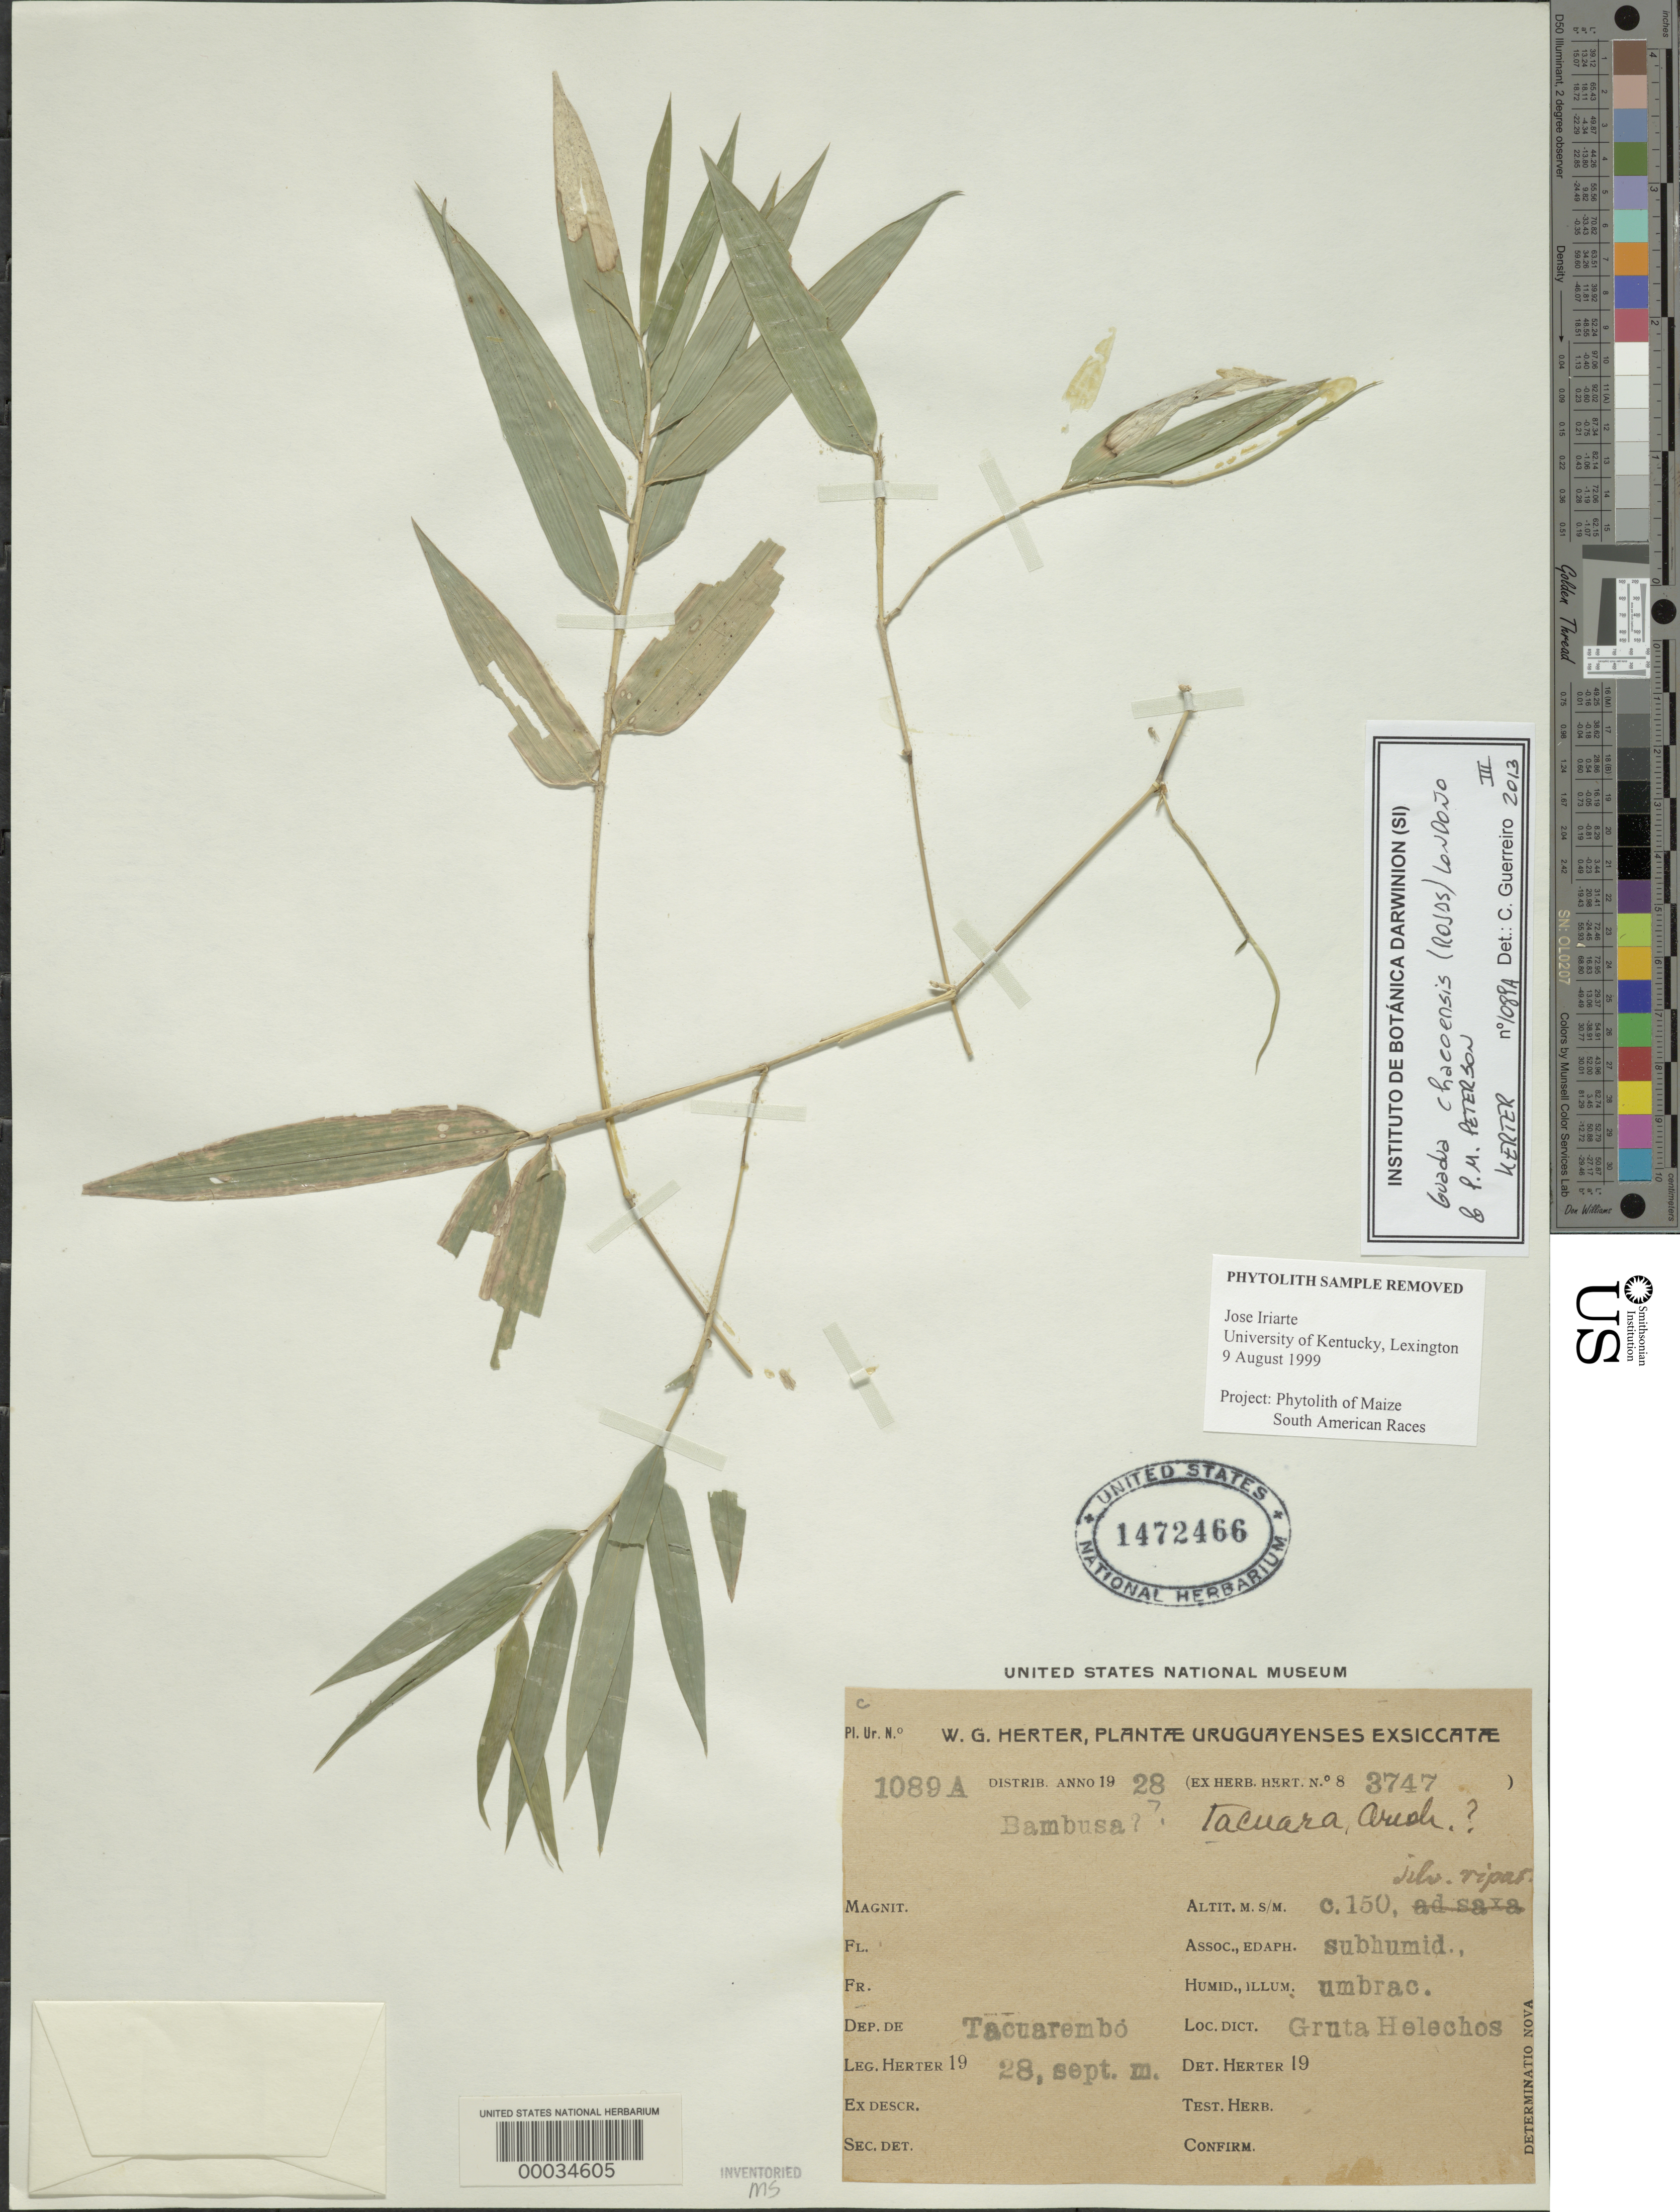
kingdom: Plantae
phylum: Tracheophyta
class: Liliopsida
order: Poales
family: Poaceae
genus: Guadua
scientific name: Guadua chacoensis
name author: (Rojas) Londoño & P.M. Peterson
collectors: W. G. Herter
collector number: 1089 A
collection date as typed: Sep 1928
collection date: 1928-09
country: Uruguay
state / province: Tacuarembó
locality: Gruta Helechos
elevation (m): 150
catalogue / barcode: US 1472466